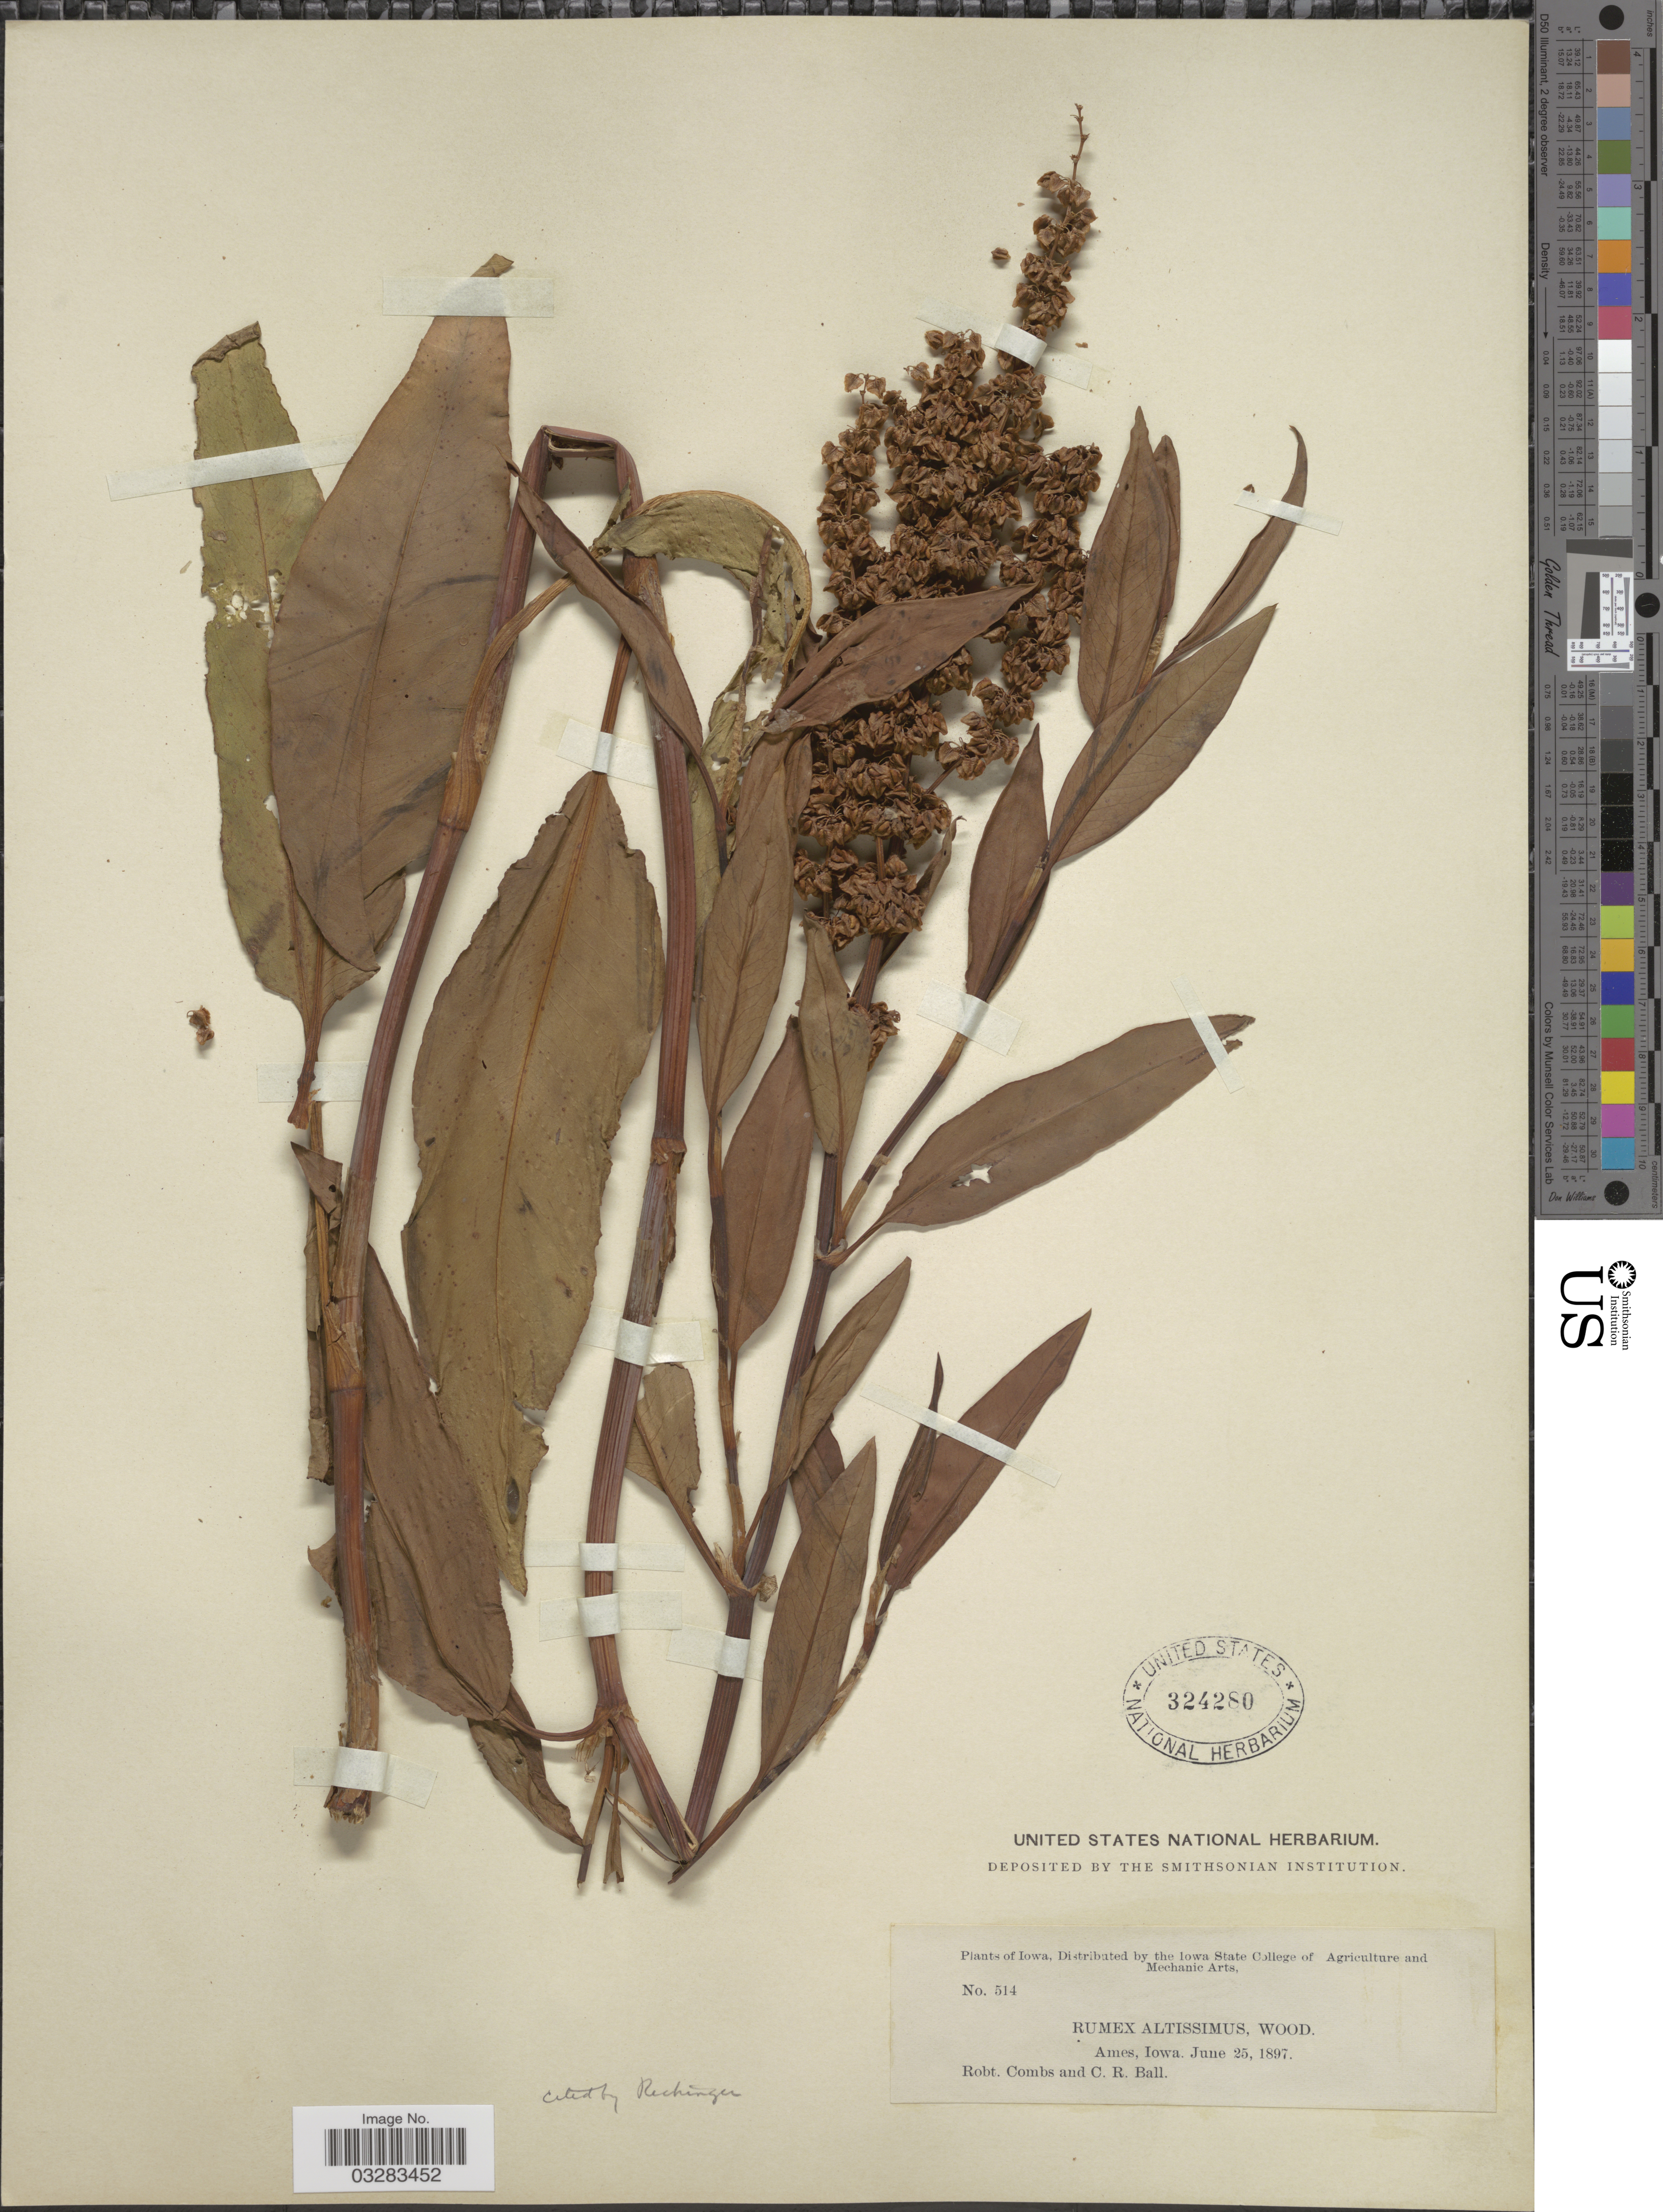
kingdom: Plantae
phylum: Tracheophyta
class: Magnoliopsida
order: Caryophyllales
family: Polygonaceae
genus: Rumex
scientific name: Rumex altissimus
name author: Alph. Wood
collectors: R. Combs & C. R. Ball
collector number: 514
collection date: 1897-06-25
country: United States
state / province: Iowa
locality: Ames.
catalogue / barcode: US 324280